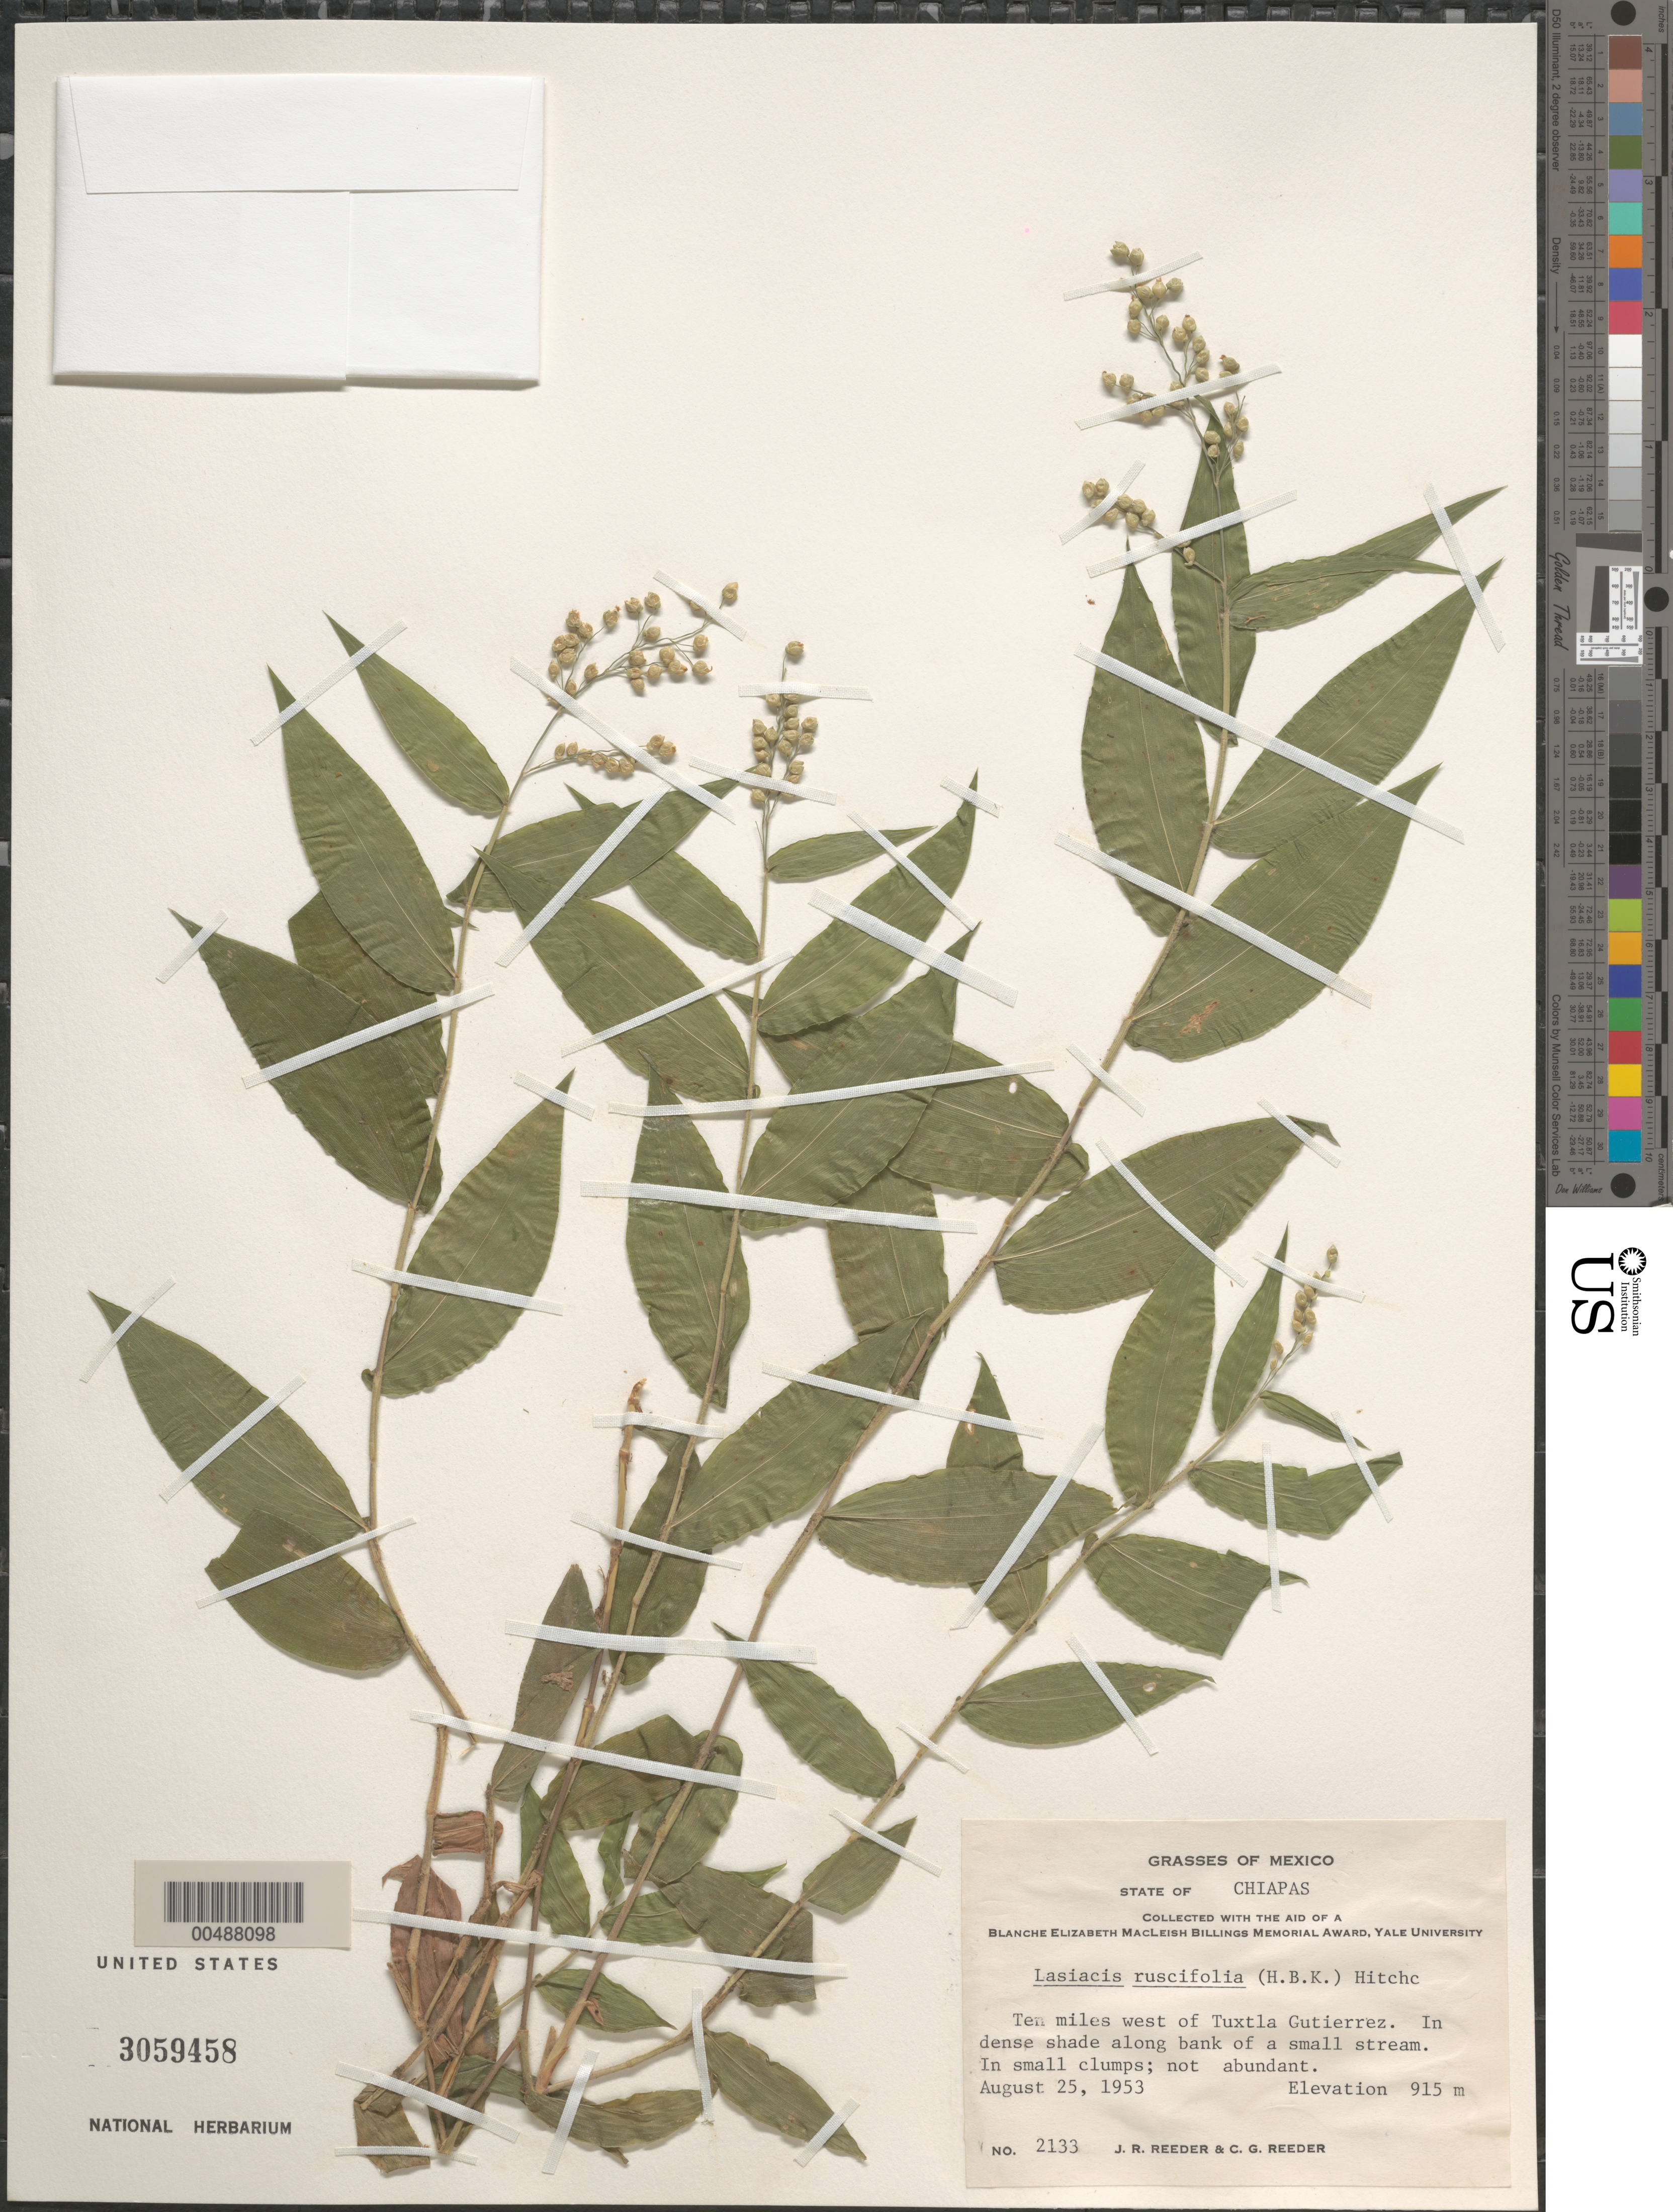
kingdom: Plantae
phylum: Tracheophyta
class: Liliopsida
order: Poales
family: Poaceae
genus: Lasiacis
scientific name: Lasiacis ruscifolia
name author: (Kunth) Hitchc.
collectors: J. R. Reeder & C. G. Reeder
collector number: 2133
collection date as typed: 25 Aug 1953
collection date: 1953-08-25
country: Mexico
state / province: Chiapas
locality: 10 mi W of Tuxtla Gutierrez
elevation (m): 915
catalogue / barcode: US 3059458